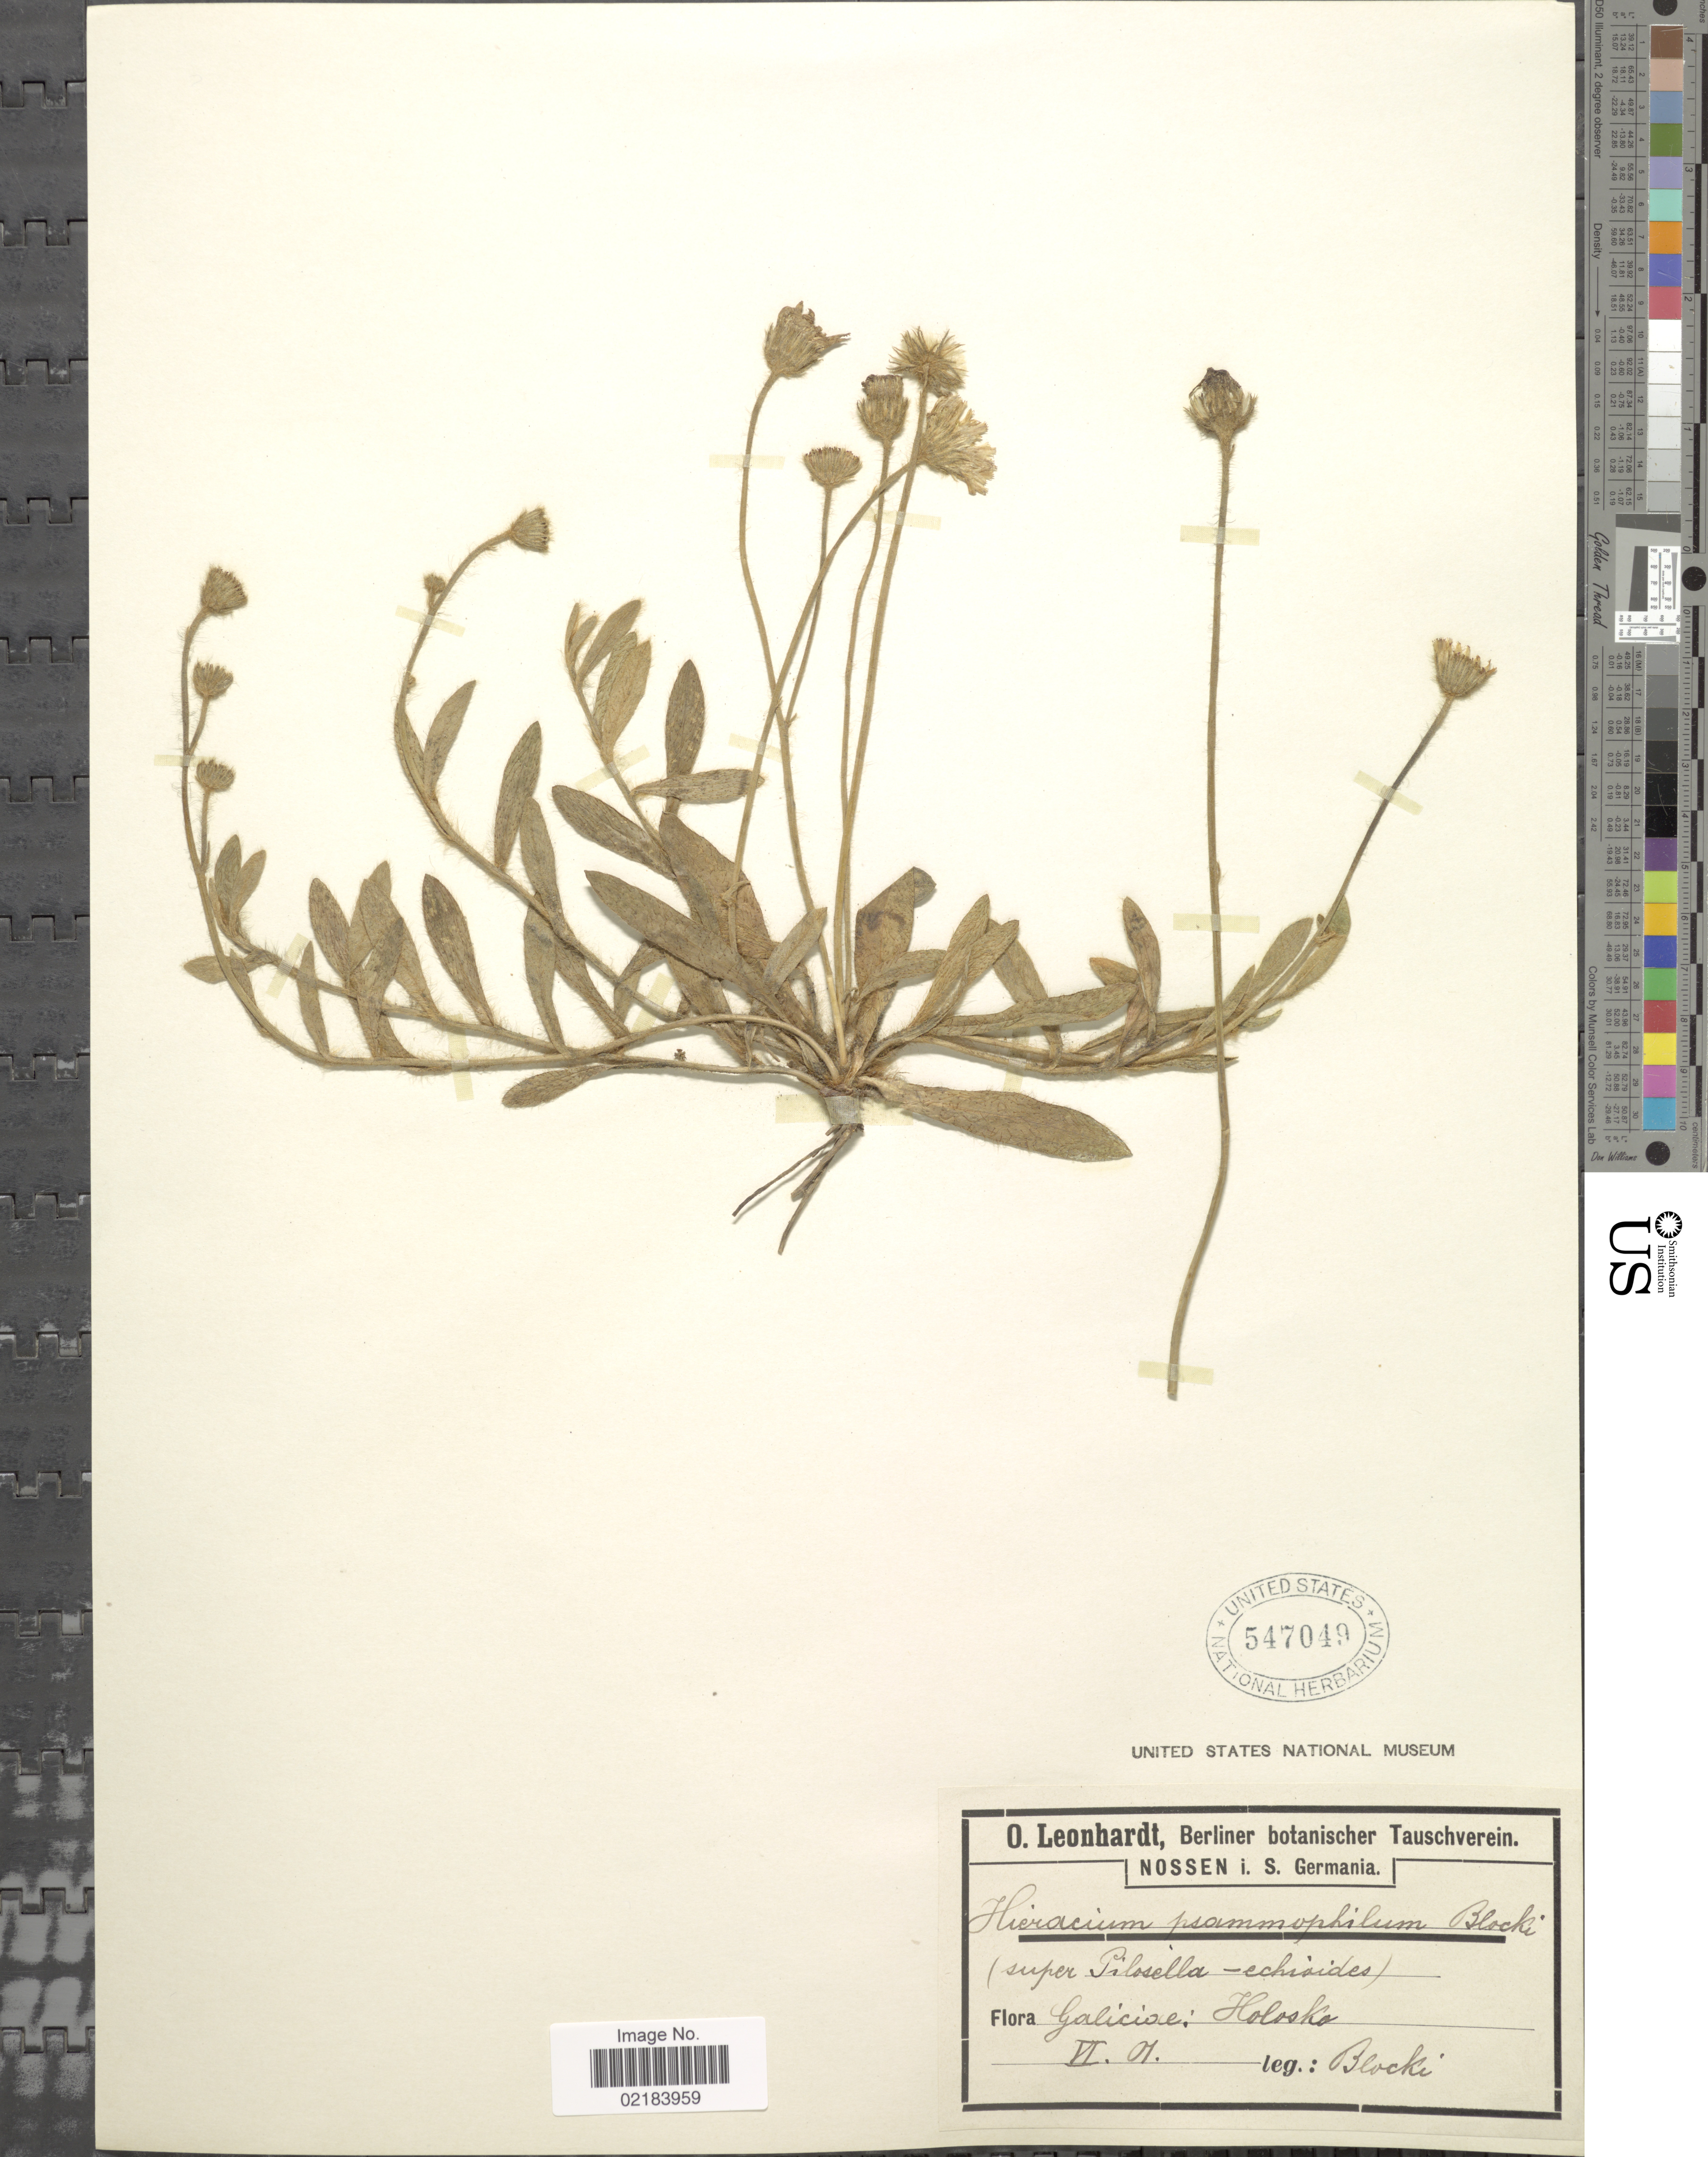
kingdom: Plantae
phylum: Tracheophyta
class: Magnoliopsida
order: Asterales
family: Asteraceae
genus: Pilosella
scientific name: Pilosella calodon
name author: (Tausch & Peter) Soják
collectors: Blocki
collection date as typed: Transcribed d/m/y: /6/01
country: France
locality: Galiciae: Holosko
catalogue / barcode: US 547049